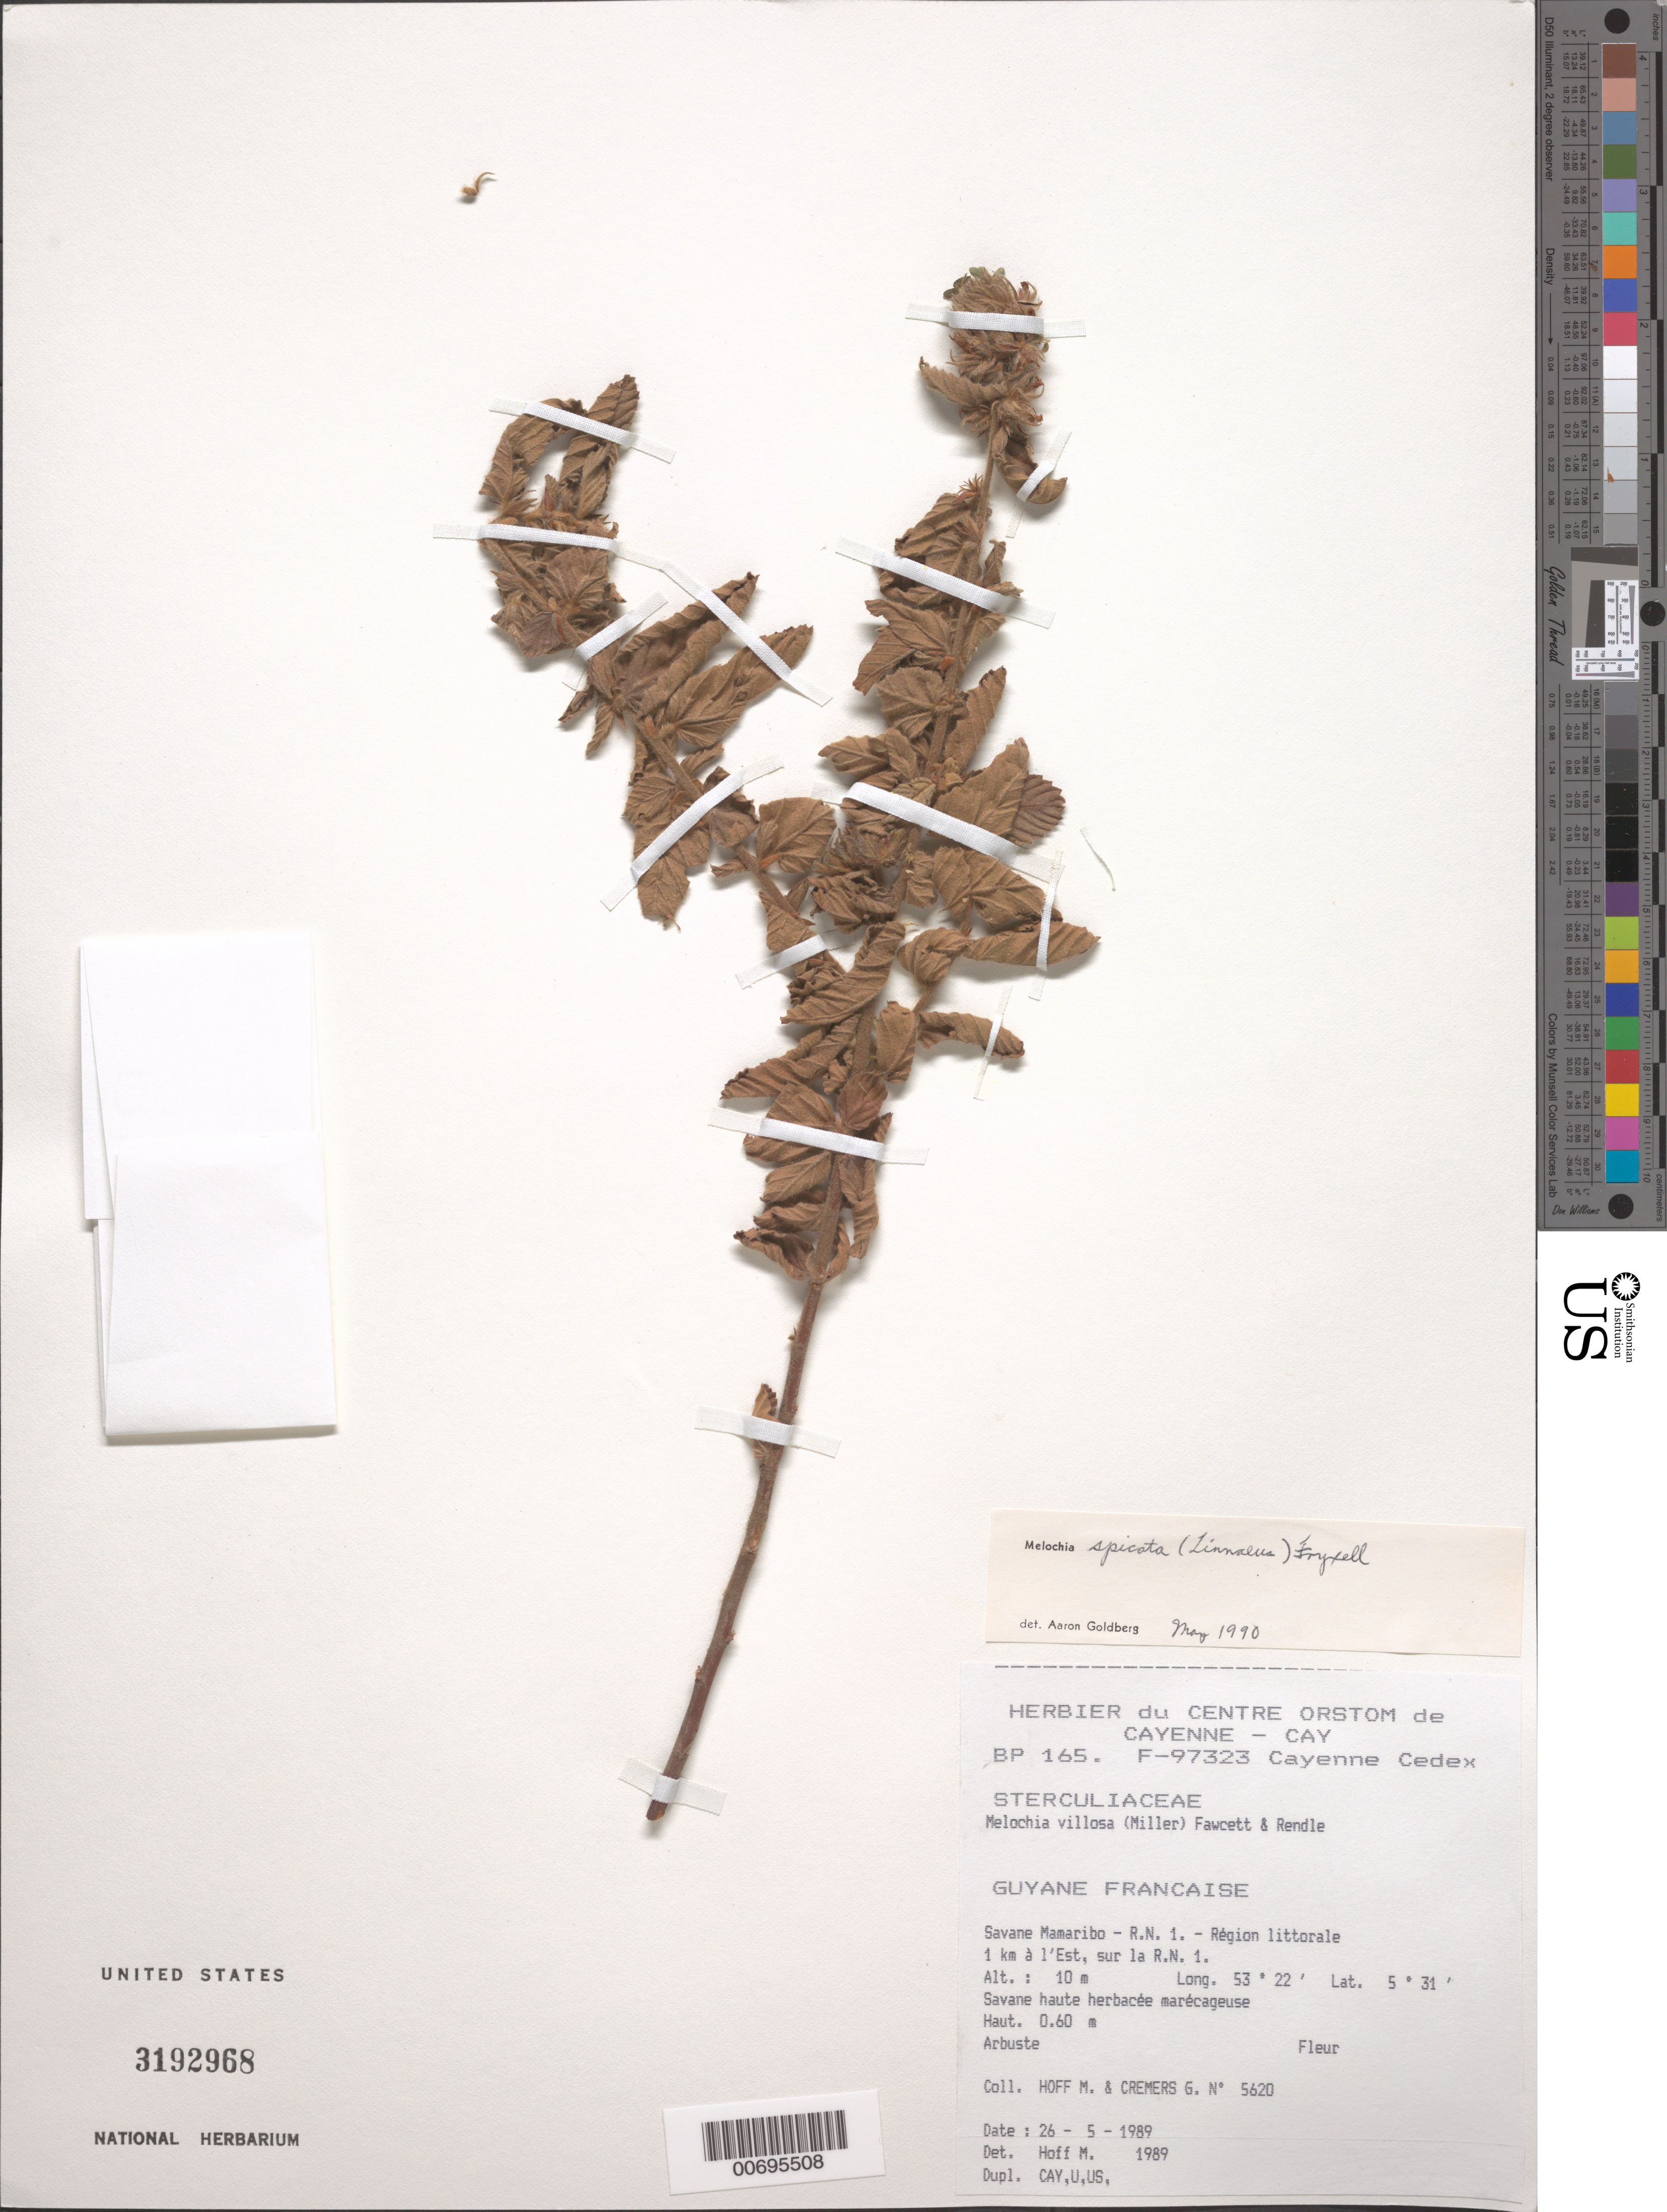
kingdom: Plantae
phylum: Tracheophyta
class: Magnoliopsida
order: Malvales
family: Malvaceae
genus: Melochia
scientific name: Melochia spicata var. spicata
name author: (L.) Fryxell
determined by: Dorr, L. J., (BOT), Smithsonian Institution - National Museum of Natural History (UNITED STATES)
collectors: M. Hoff & G. Cremers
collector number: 5616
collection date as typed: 26-May-89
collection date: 1989-05-26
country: French Guiana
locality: Savane Mamaribo, R.N. 1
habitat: High herbaceous marshy savanna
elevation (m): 10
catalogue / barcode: US 3192968